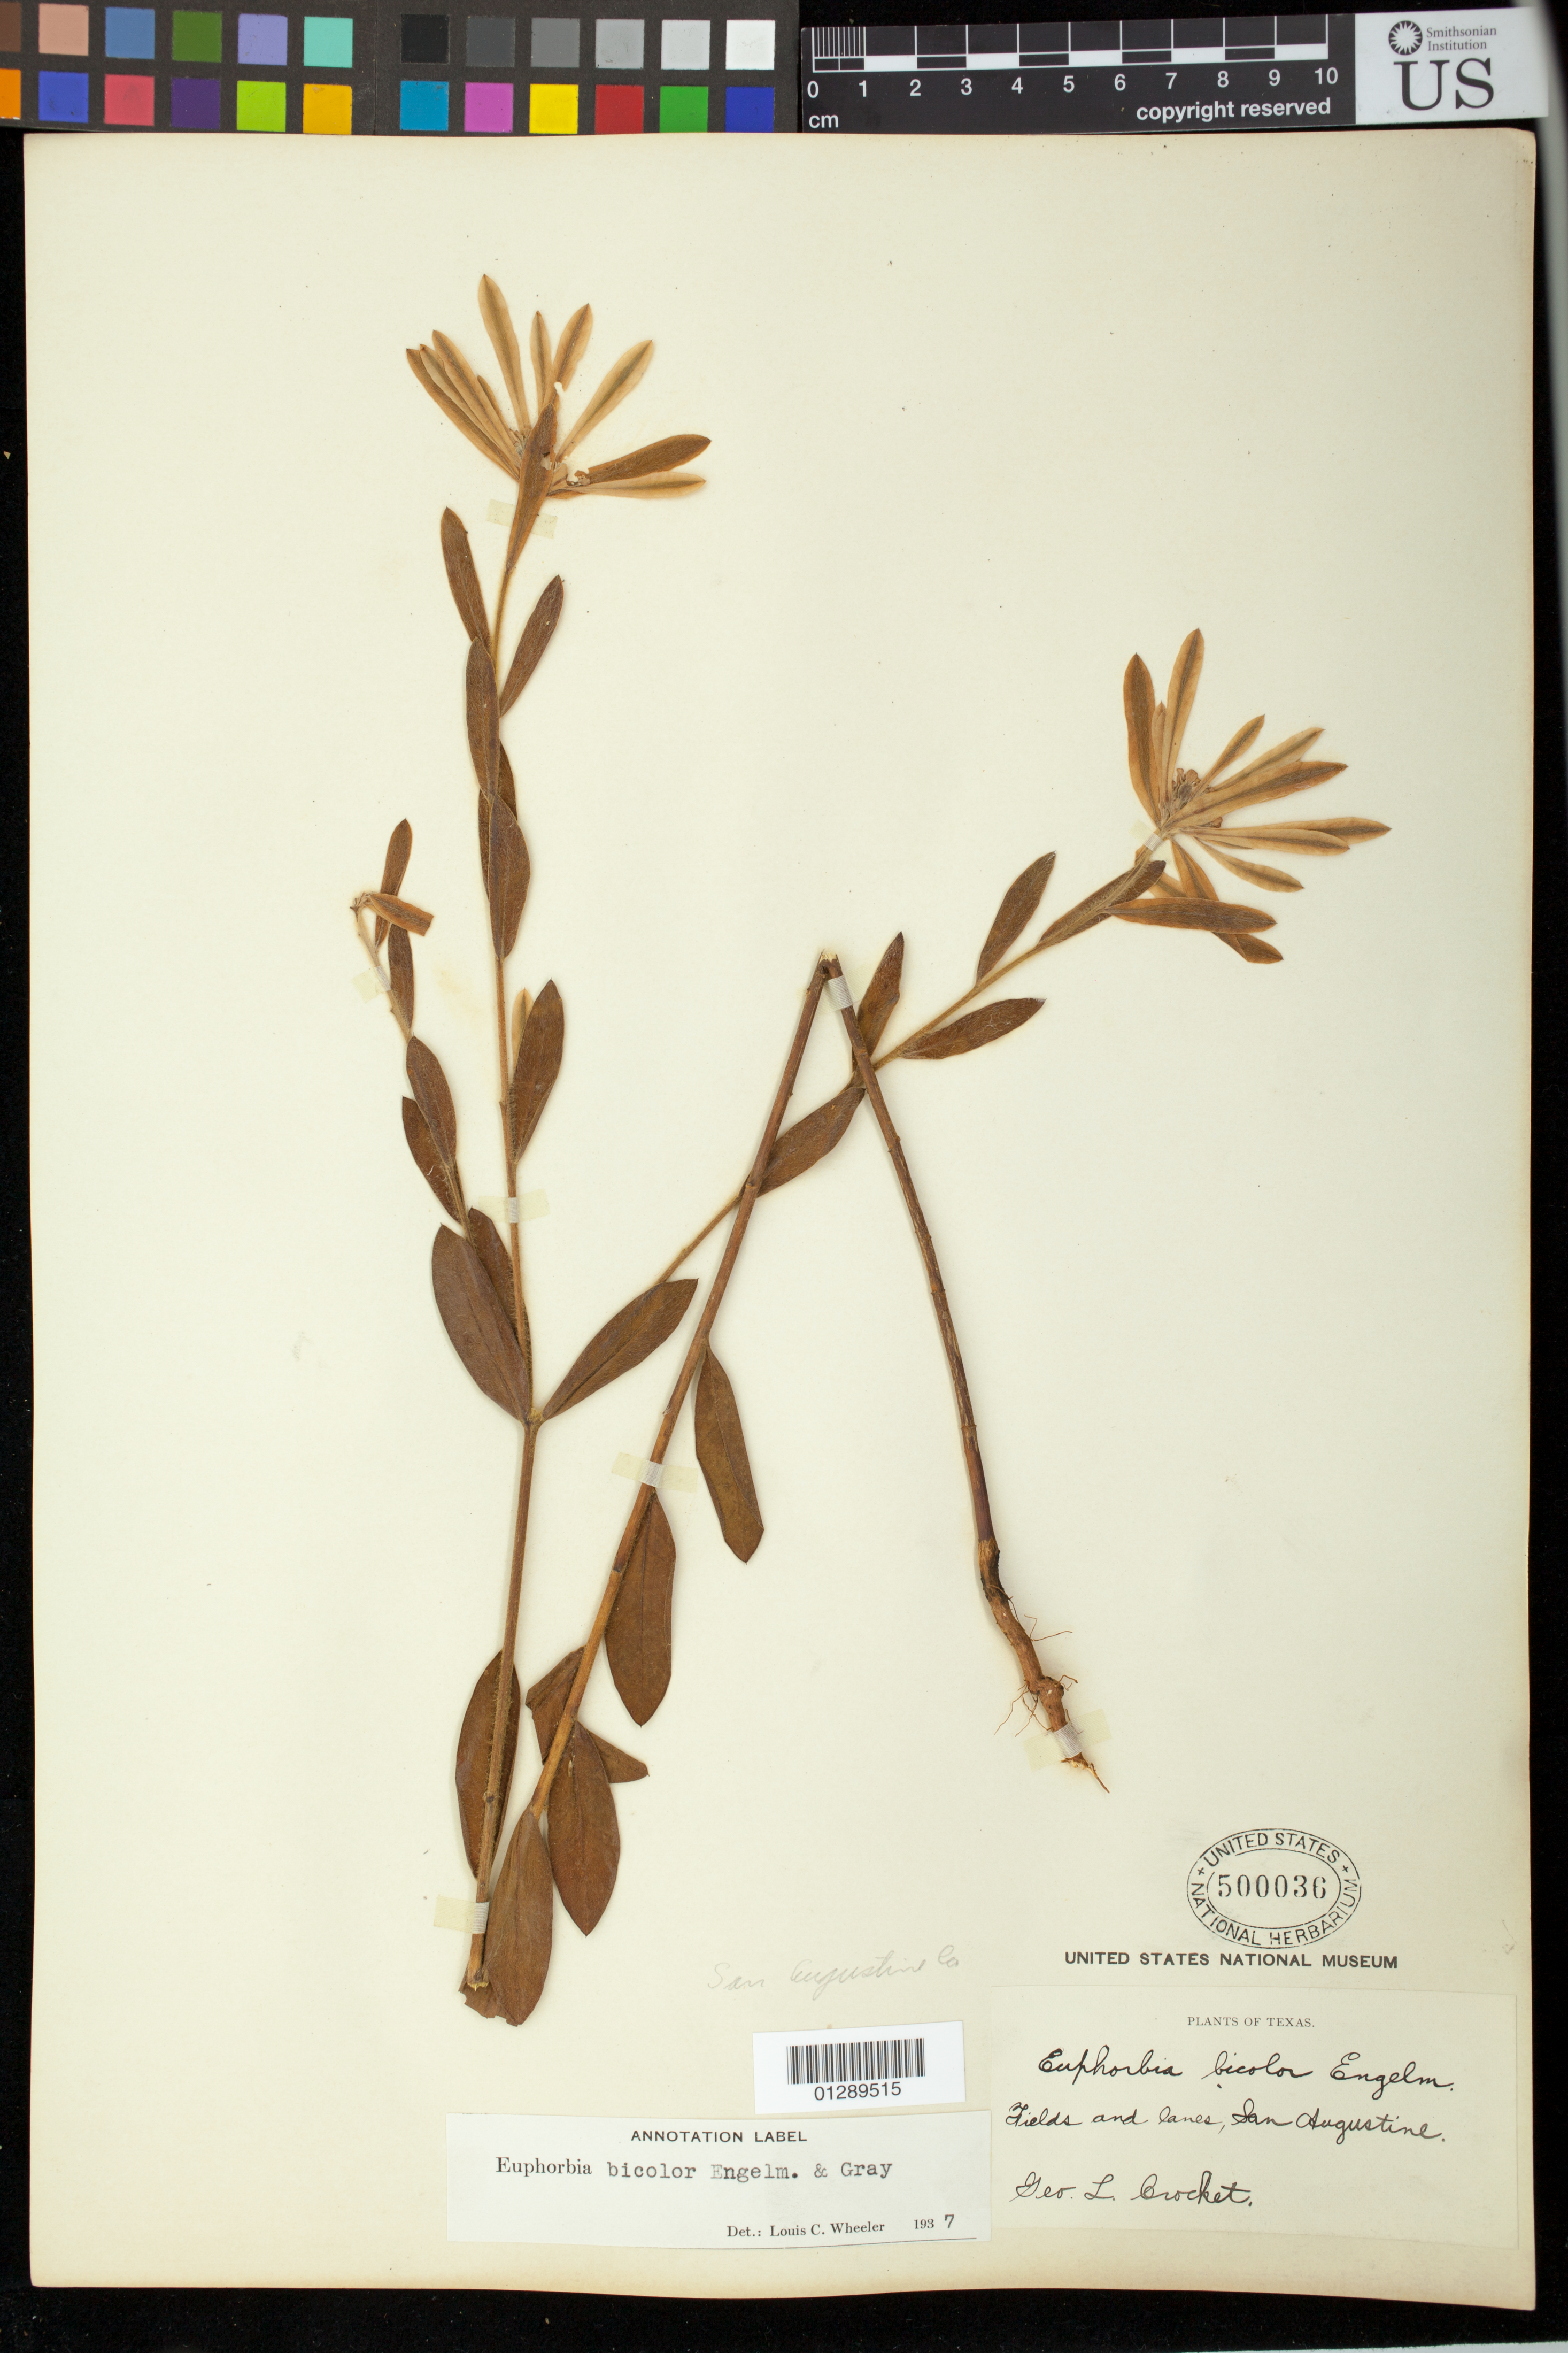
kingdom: Plantae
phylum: Tracheophyta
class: Magnoliopsida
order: Malpighiales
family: Euphorbiaceae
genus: Euphorbia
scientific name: Euphorbia bicolor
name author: Engelm. & A. Gray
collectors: G. Crocket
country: United States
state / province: Texas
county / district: San Augustine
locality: Fields and lanes, San Augustine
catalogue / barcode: US 500036